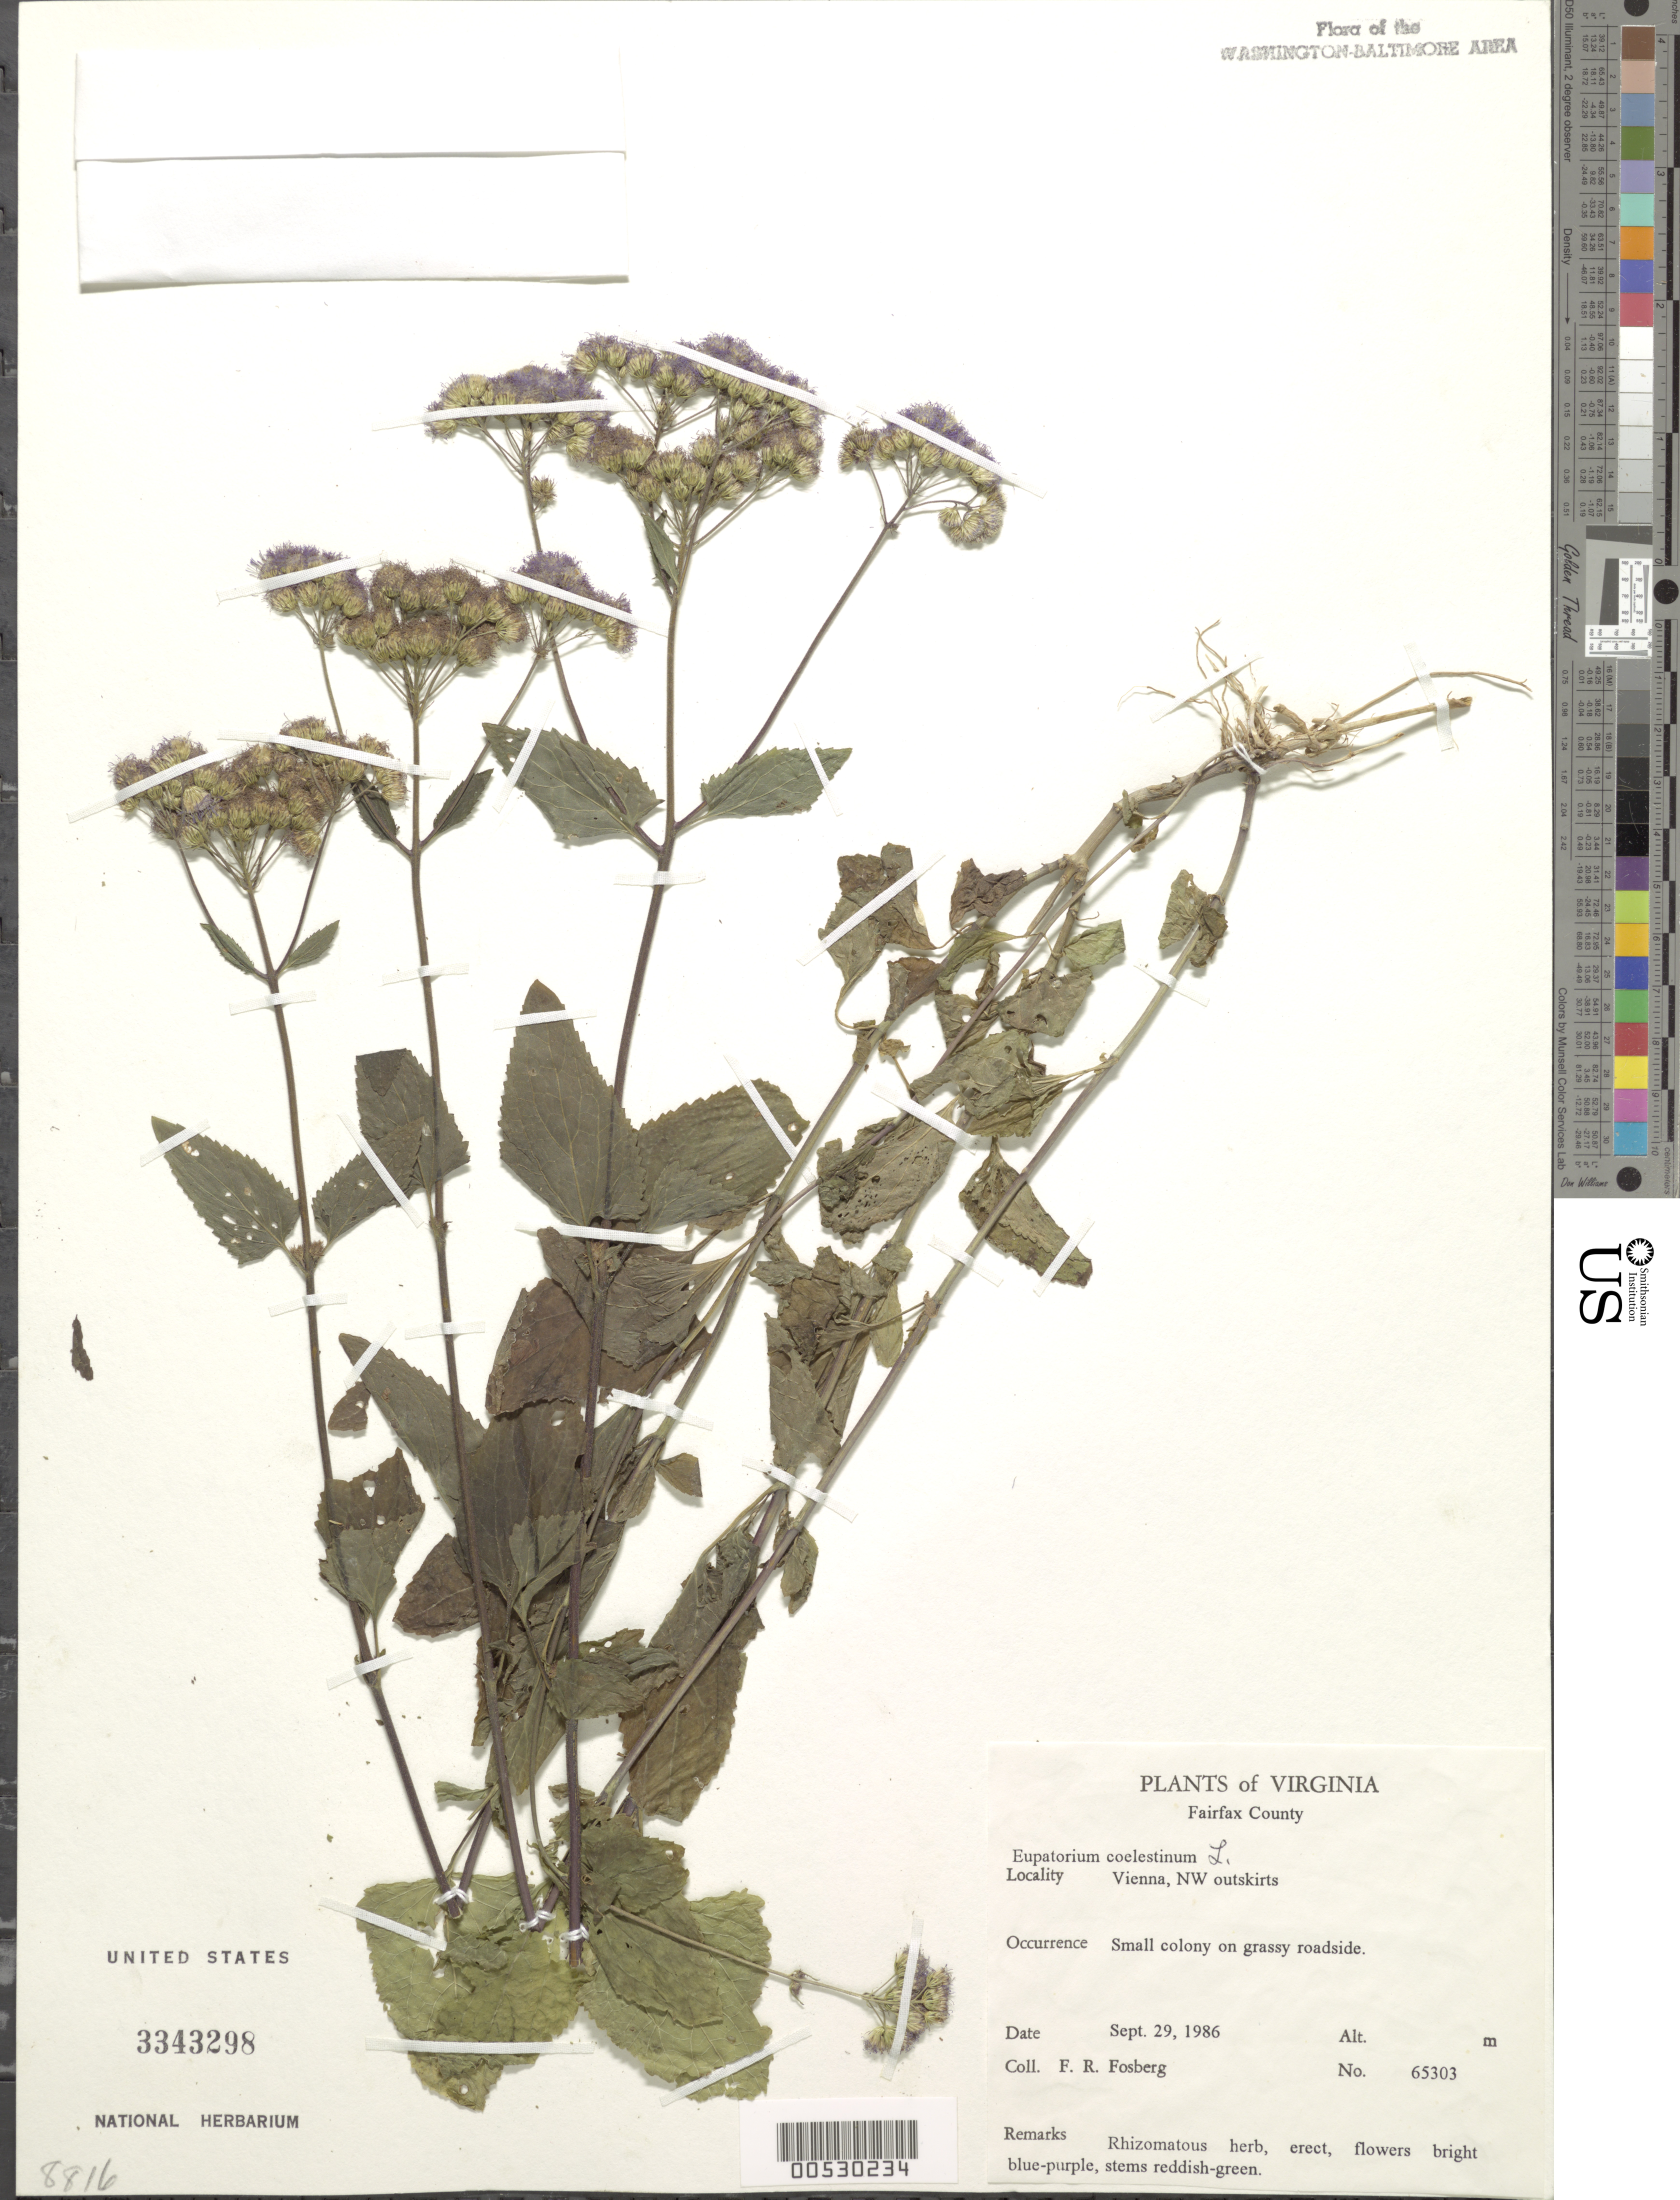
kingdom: Plantae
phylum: Tracheophyta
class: Magnoliopsida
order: Asterales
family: Asteraceae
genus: Conoclinium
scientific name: Conoclinium coelestinum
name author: (L.) DC.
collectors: F. R. Fosberg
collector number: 65303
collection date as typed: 29 Sep 1986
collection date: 1986-09-29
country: United States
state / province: Virginia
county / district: Fairfax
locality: Vienna, NW outskirts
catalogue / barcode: US 3343298